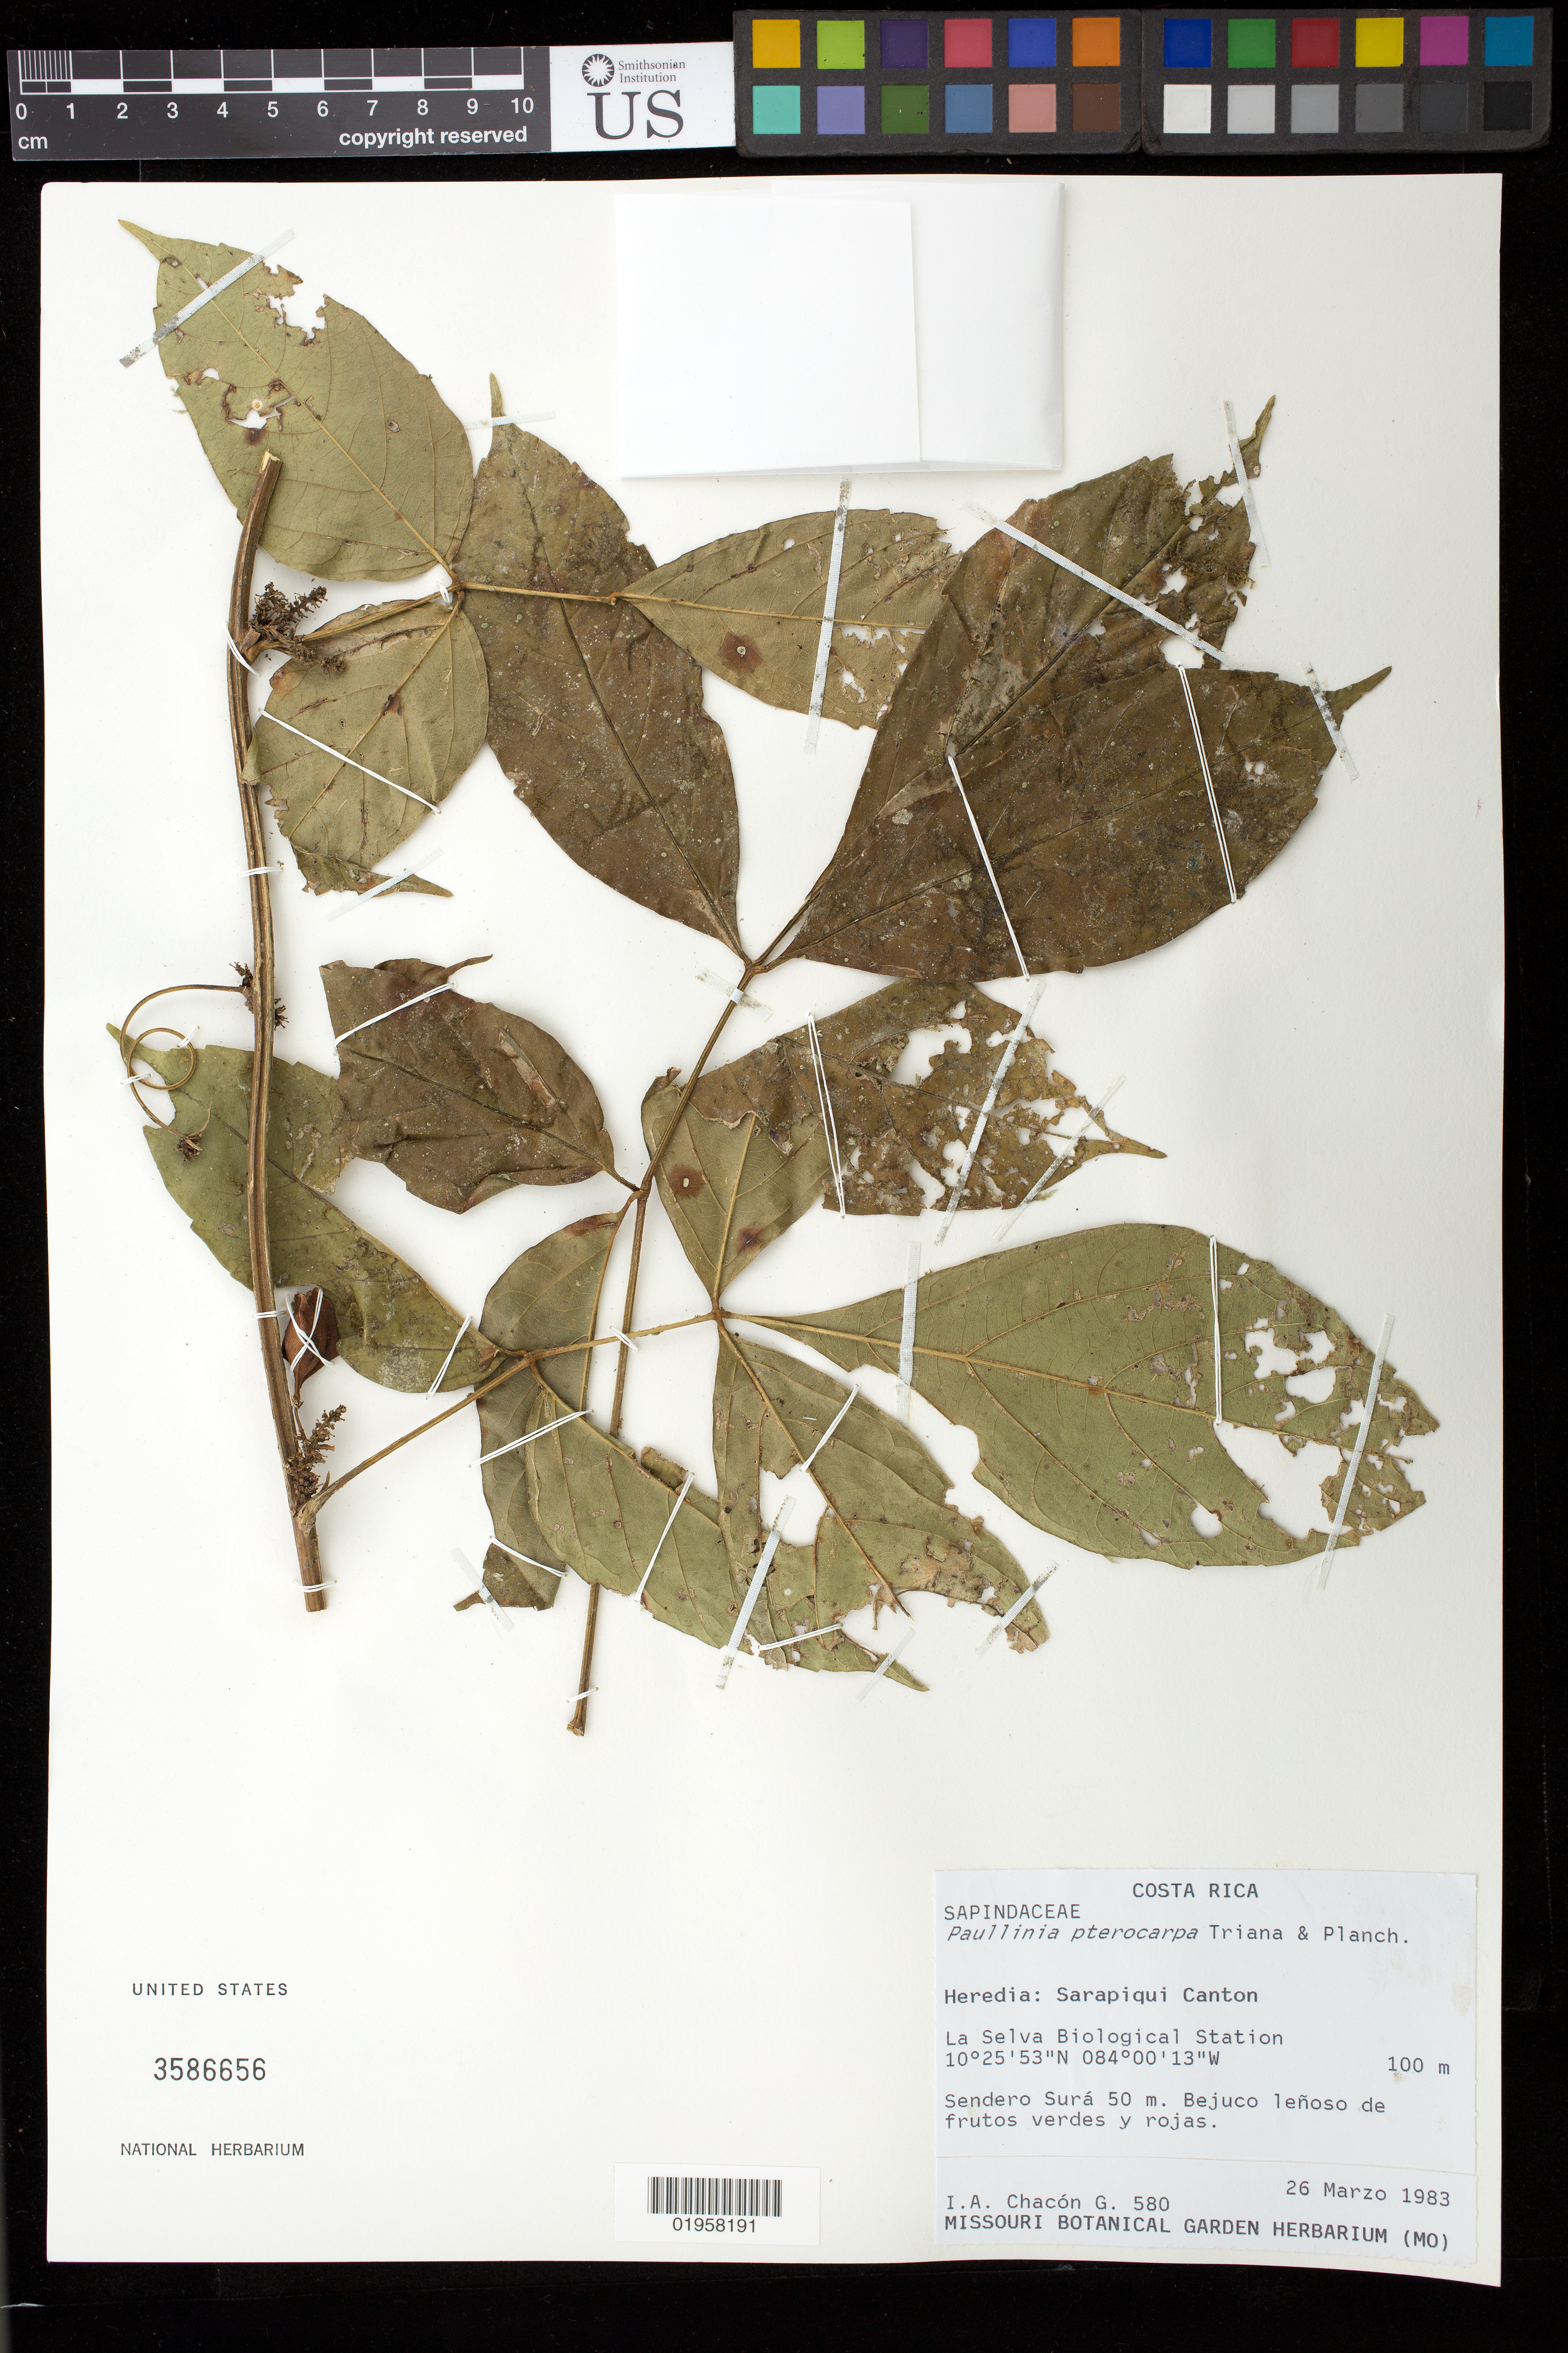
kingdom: Plantae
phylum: Tracheophyta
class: Magnoliopsida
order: Sapindales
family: Sapindaceae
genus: Paullinia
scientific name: Paullinia pterocarpa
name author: Triana & Planch.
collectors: I. Chacón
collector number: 580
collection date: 1983-03-26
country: Costa Rica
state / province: Heredia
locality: Sarapiqui Canton. La Selva Biological Station. Sendero Surá 50 m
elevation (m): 100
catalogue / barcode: US 3586656